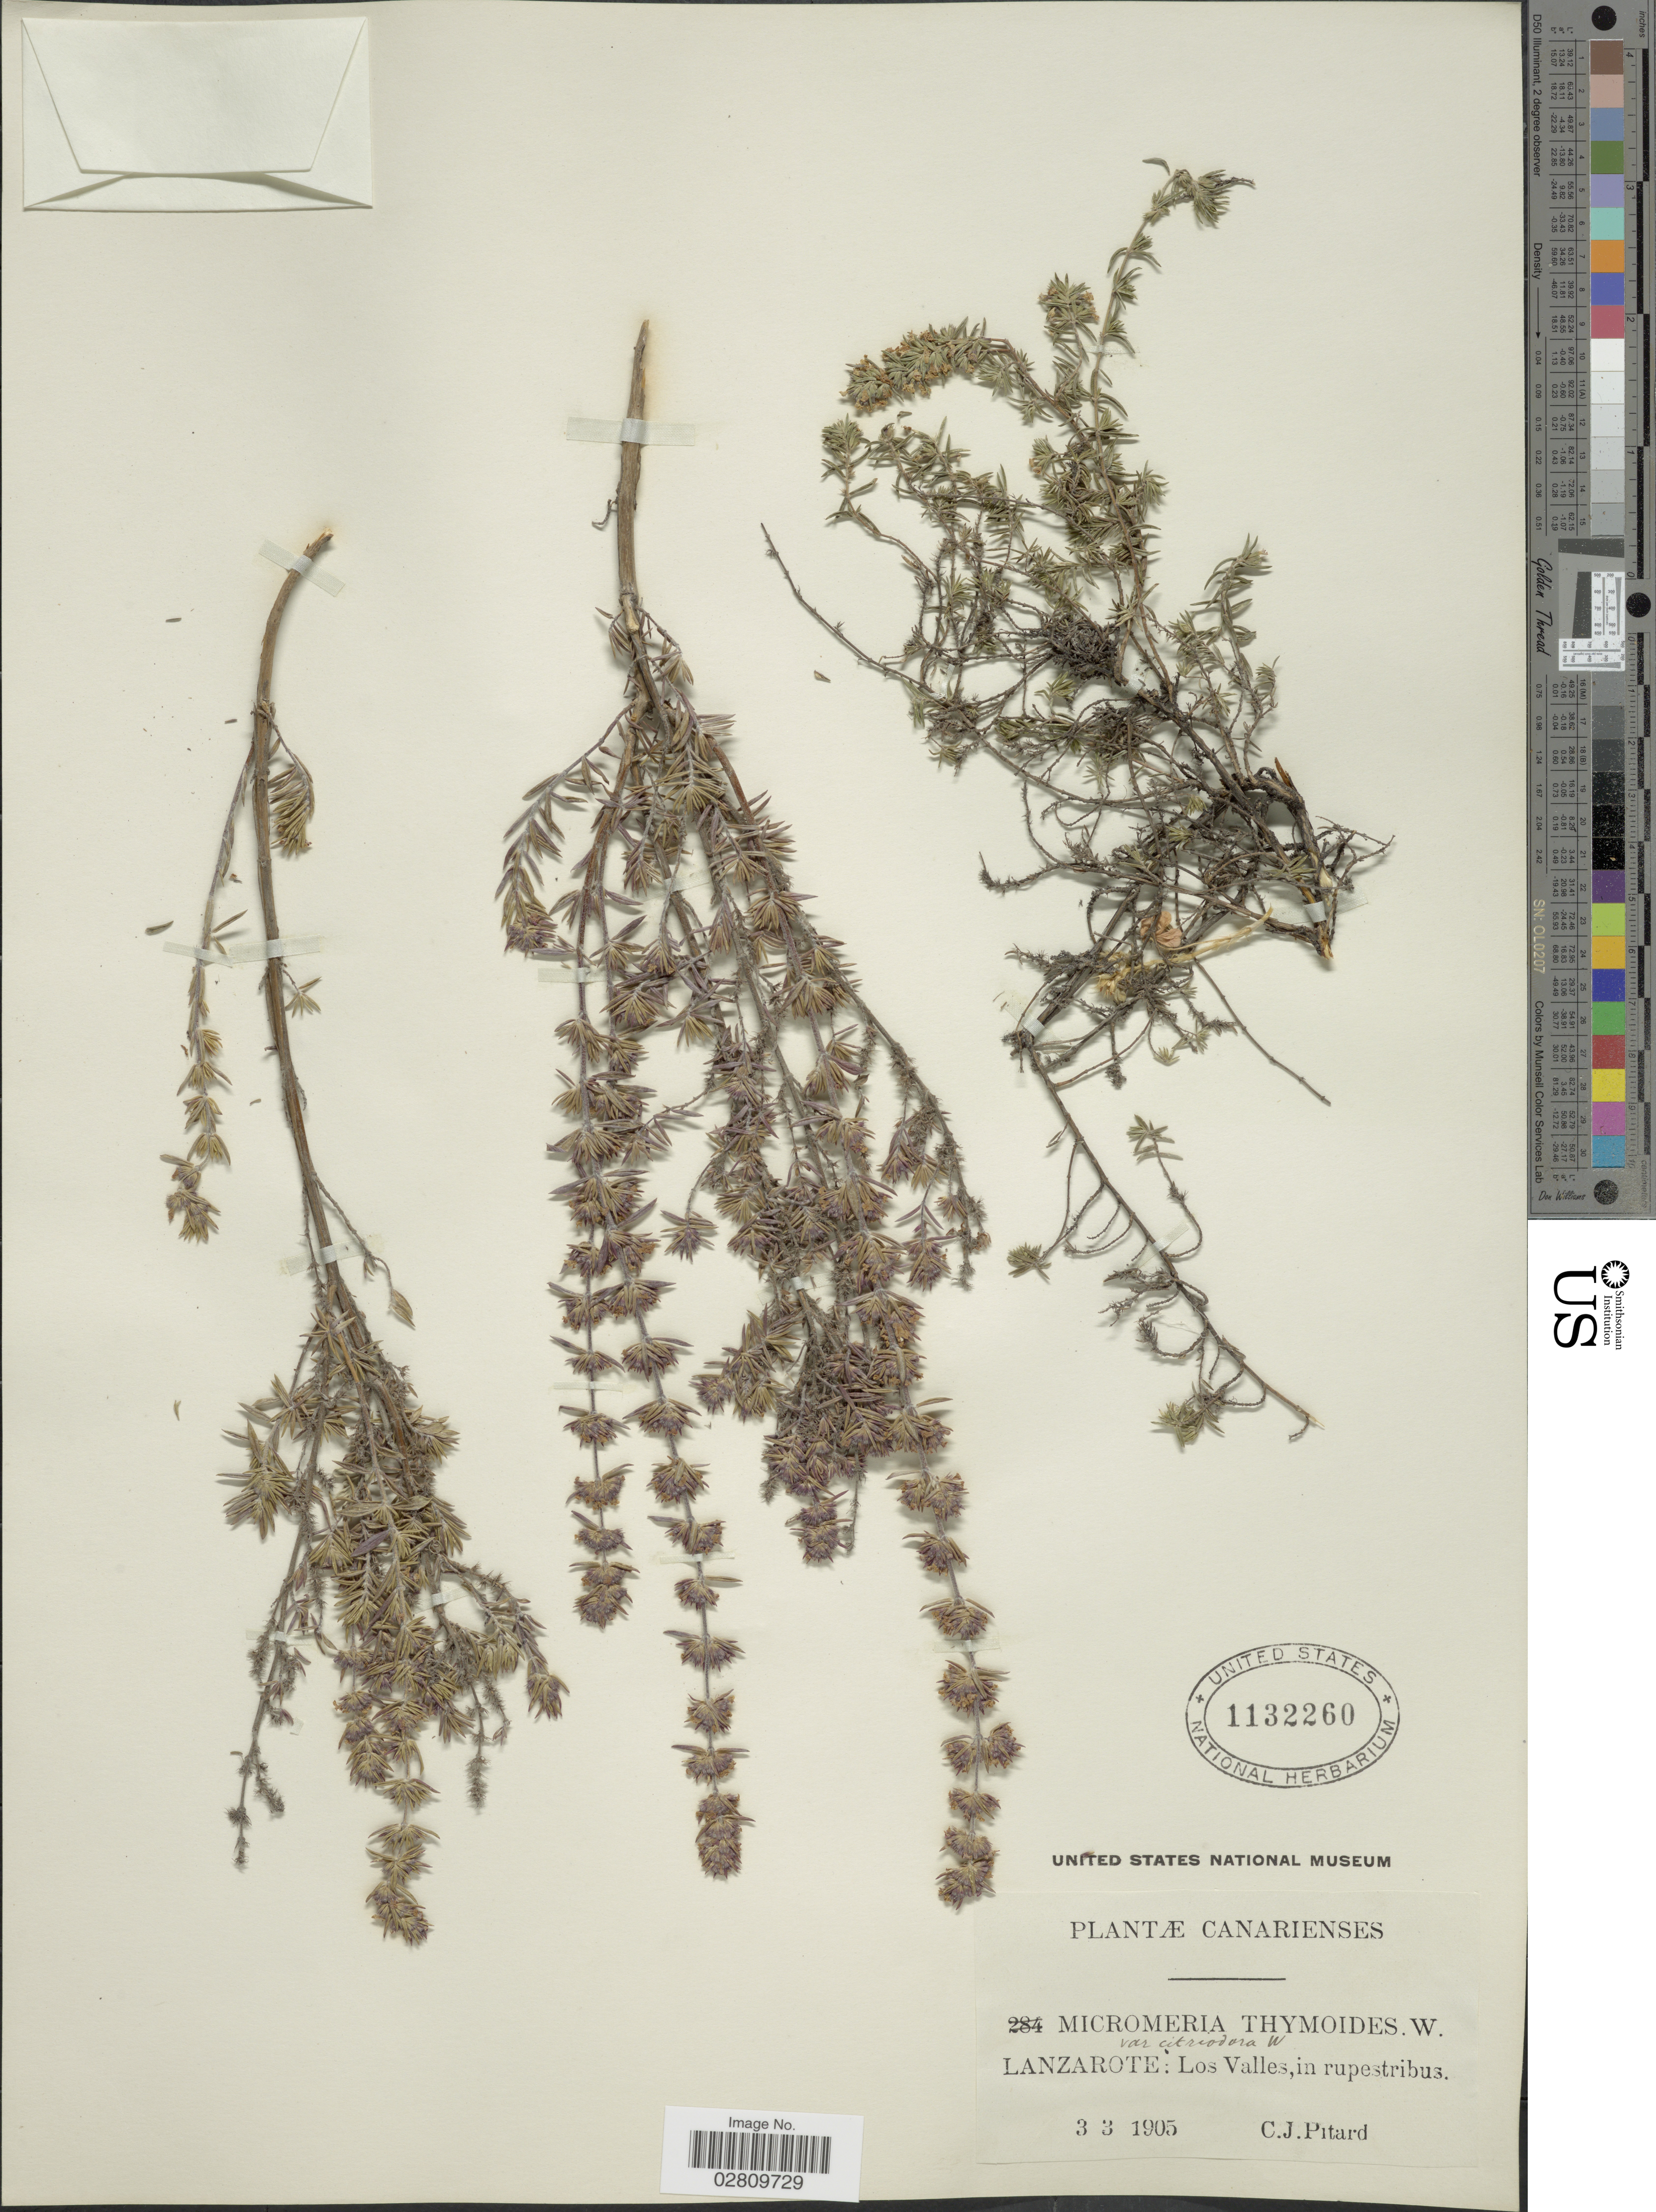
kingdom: Plantae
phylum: Tracheophyta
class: Magnoliopsida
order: Lamiales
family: Lamiaceae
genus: Micromeria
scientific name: Micromeria thymoides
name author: (Sol. ex Lowe) D.A. Webb & Berthel.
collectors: C. Pitard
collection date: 1905-03-03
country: Spain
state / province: Canarias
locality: Canarienses. Lanzarote: Los Valles, in rupestribus.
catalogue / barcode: US 1132260